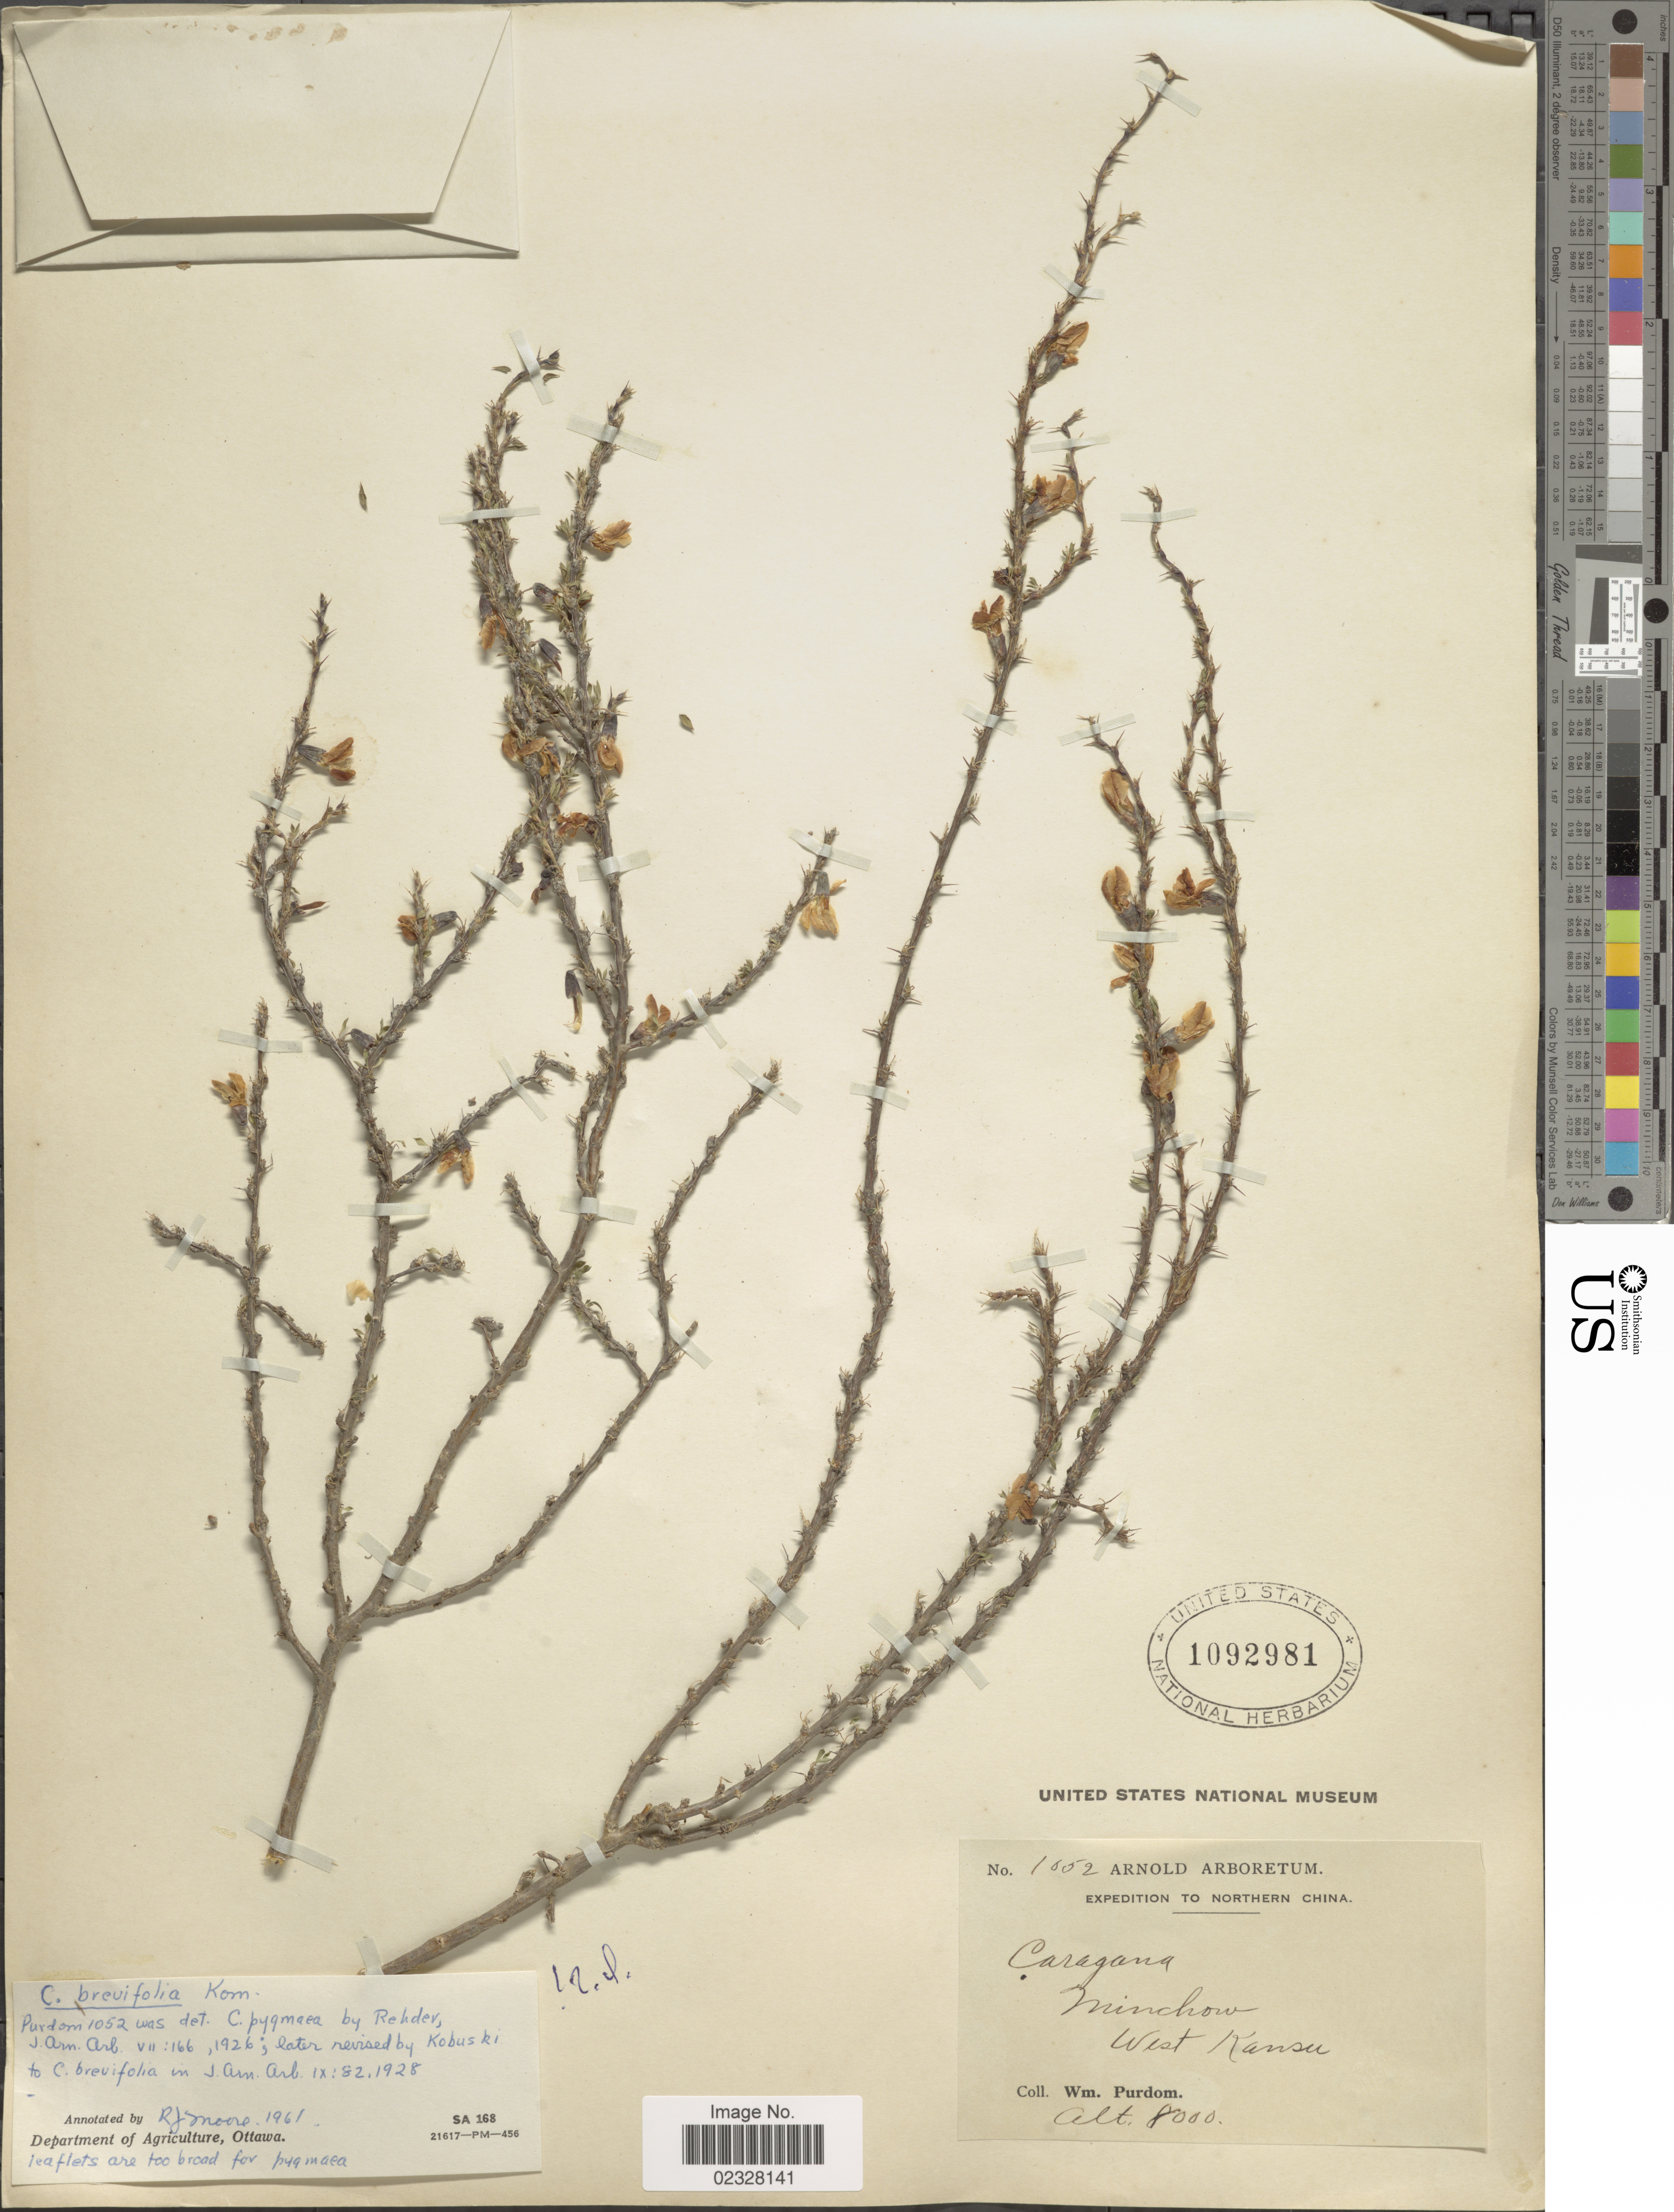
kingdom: Plantae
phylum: Tracheophyta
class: Magnoliopsida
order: Fabales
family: Fabaceae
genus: Caragana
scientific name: Caragana brevifolia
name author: Kom.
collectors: W. Purdom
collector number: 1552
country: China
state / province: Gansu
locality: Northern China. Minchow. West Kansu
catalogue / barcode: US 1092981